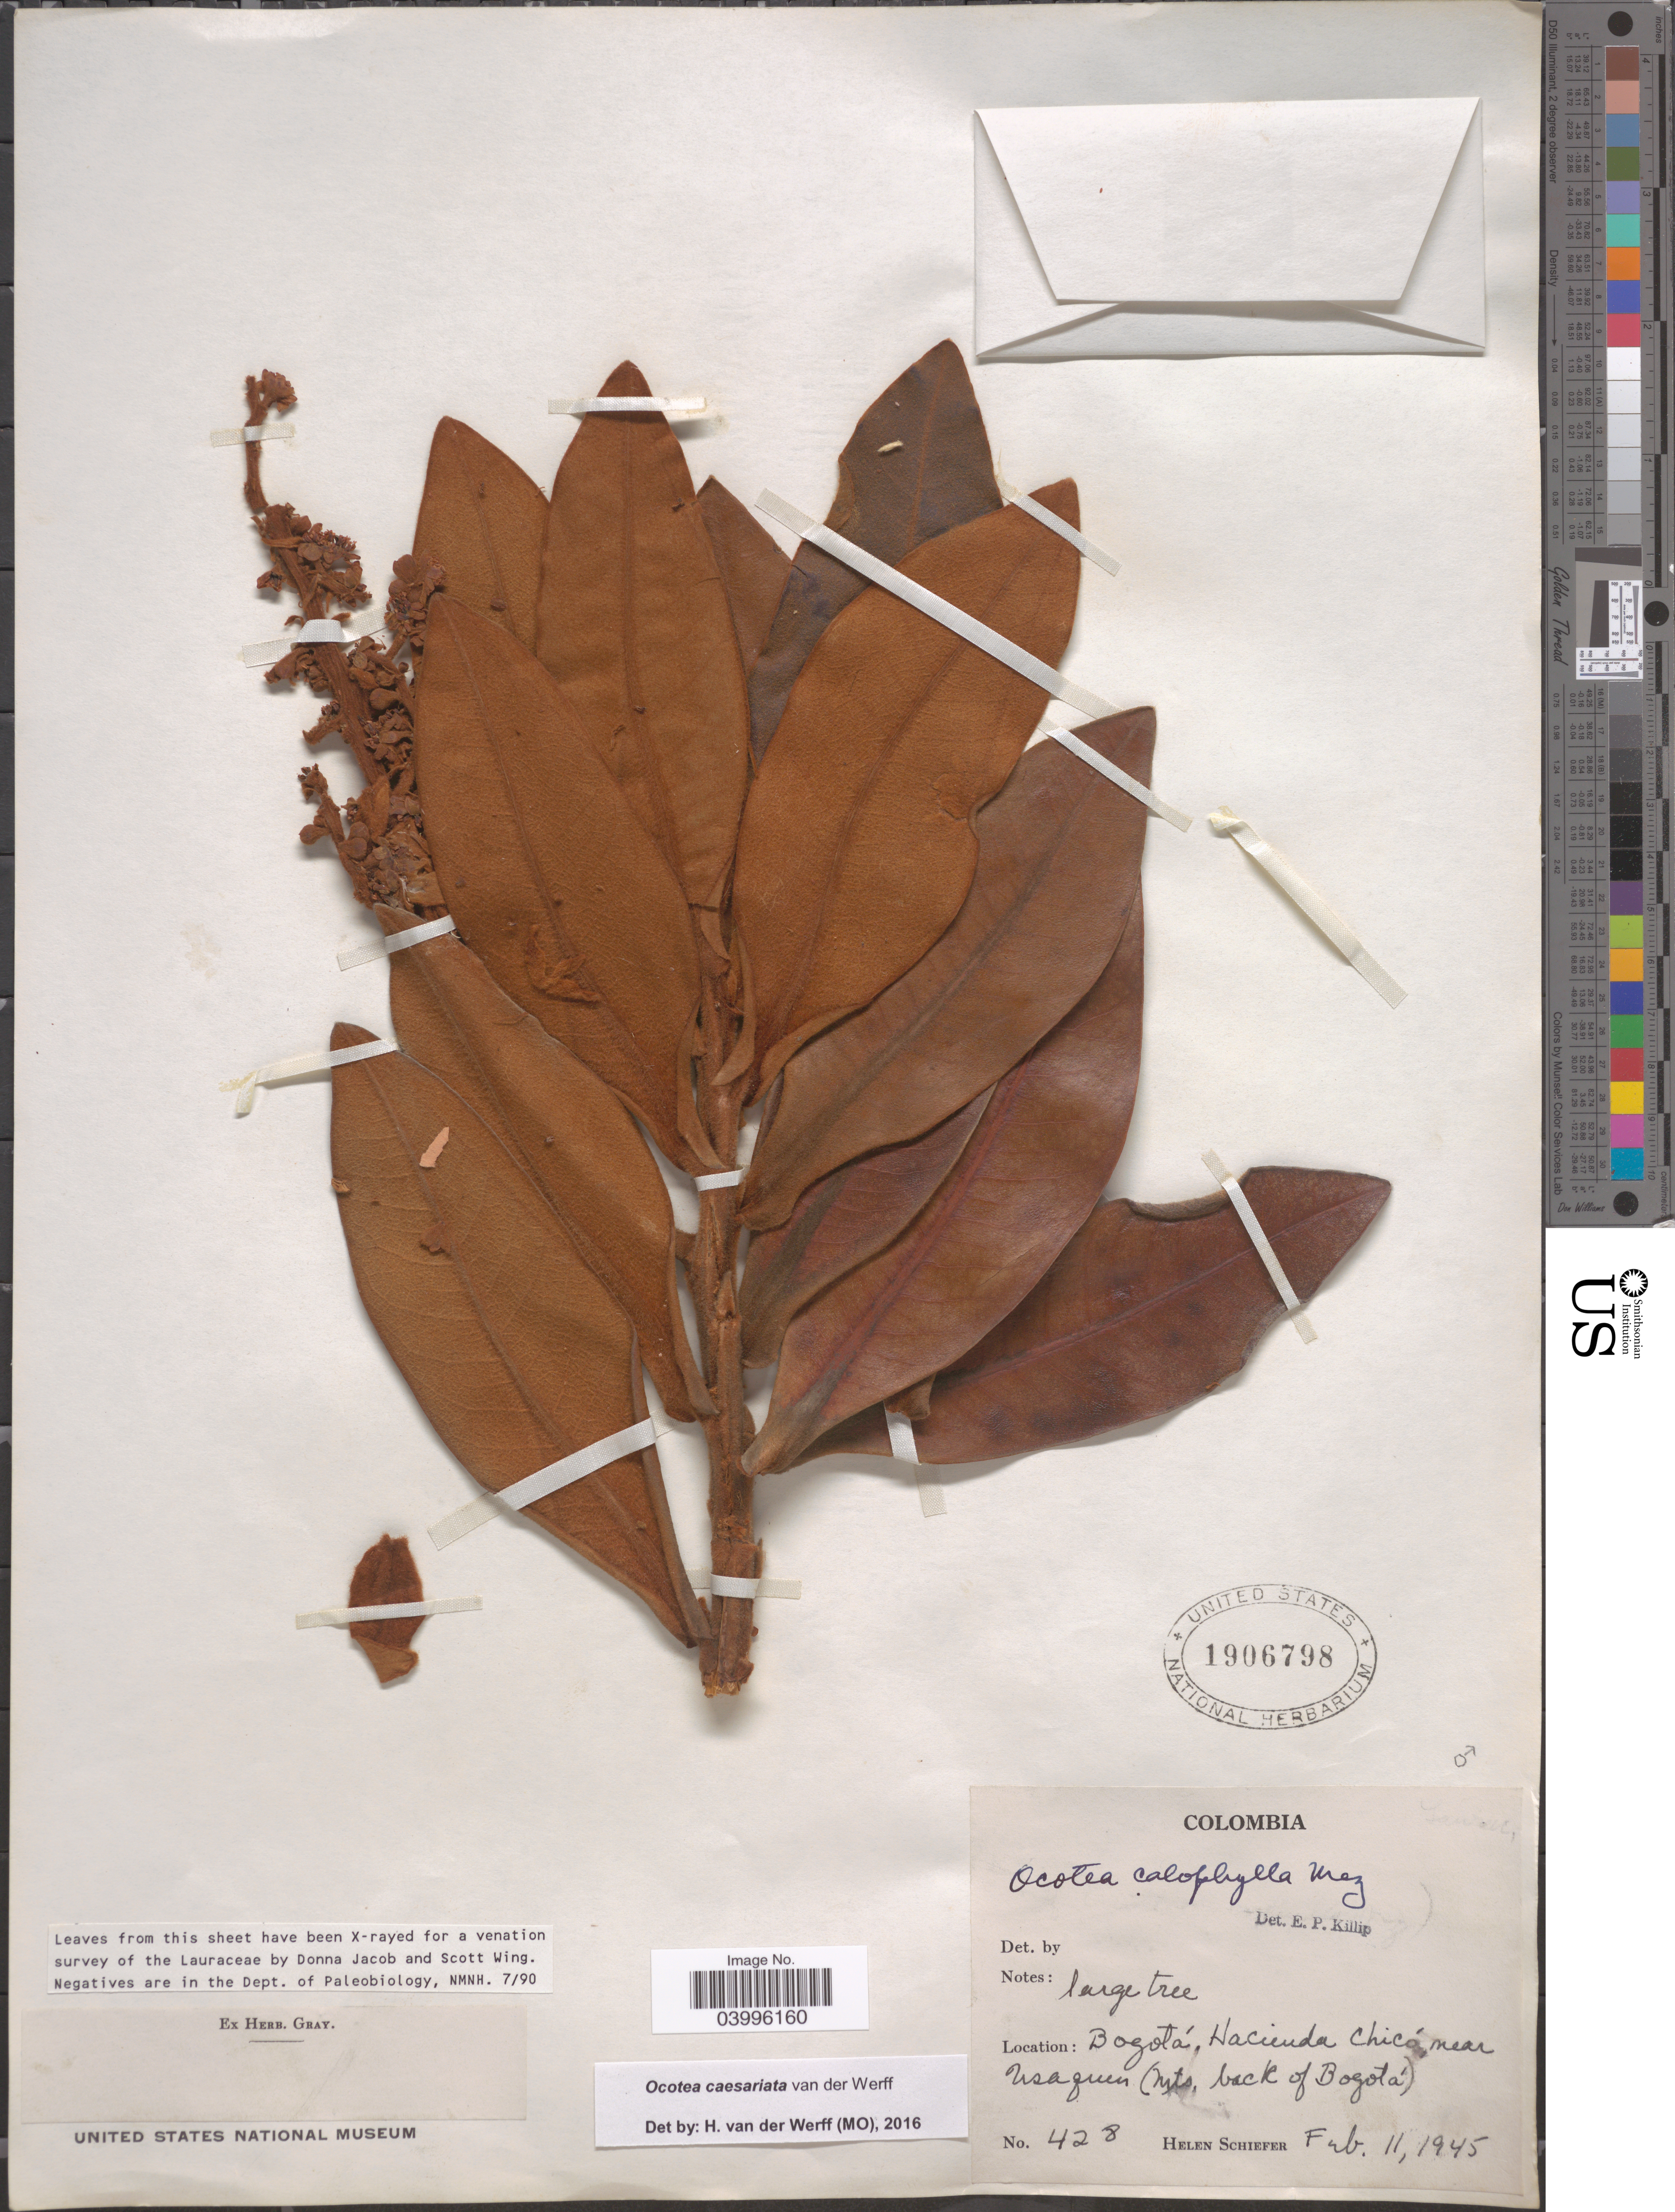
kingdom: Plantae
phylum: Tracheophyta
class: Magnoliopsida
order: Laurales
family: Lauraceae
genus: Ocotea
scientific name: Ocotea caesariata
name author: van der Werff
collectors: H. Schiefer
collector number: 428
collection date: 1945-02-11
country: Colombia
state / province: Bogota D.C.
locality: Bogotá. Hacienda Chicó, near Usaquen (Mts. back of Bogotá).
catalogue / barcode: US 1906798